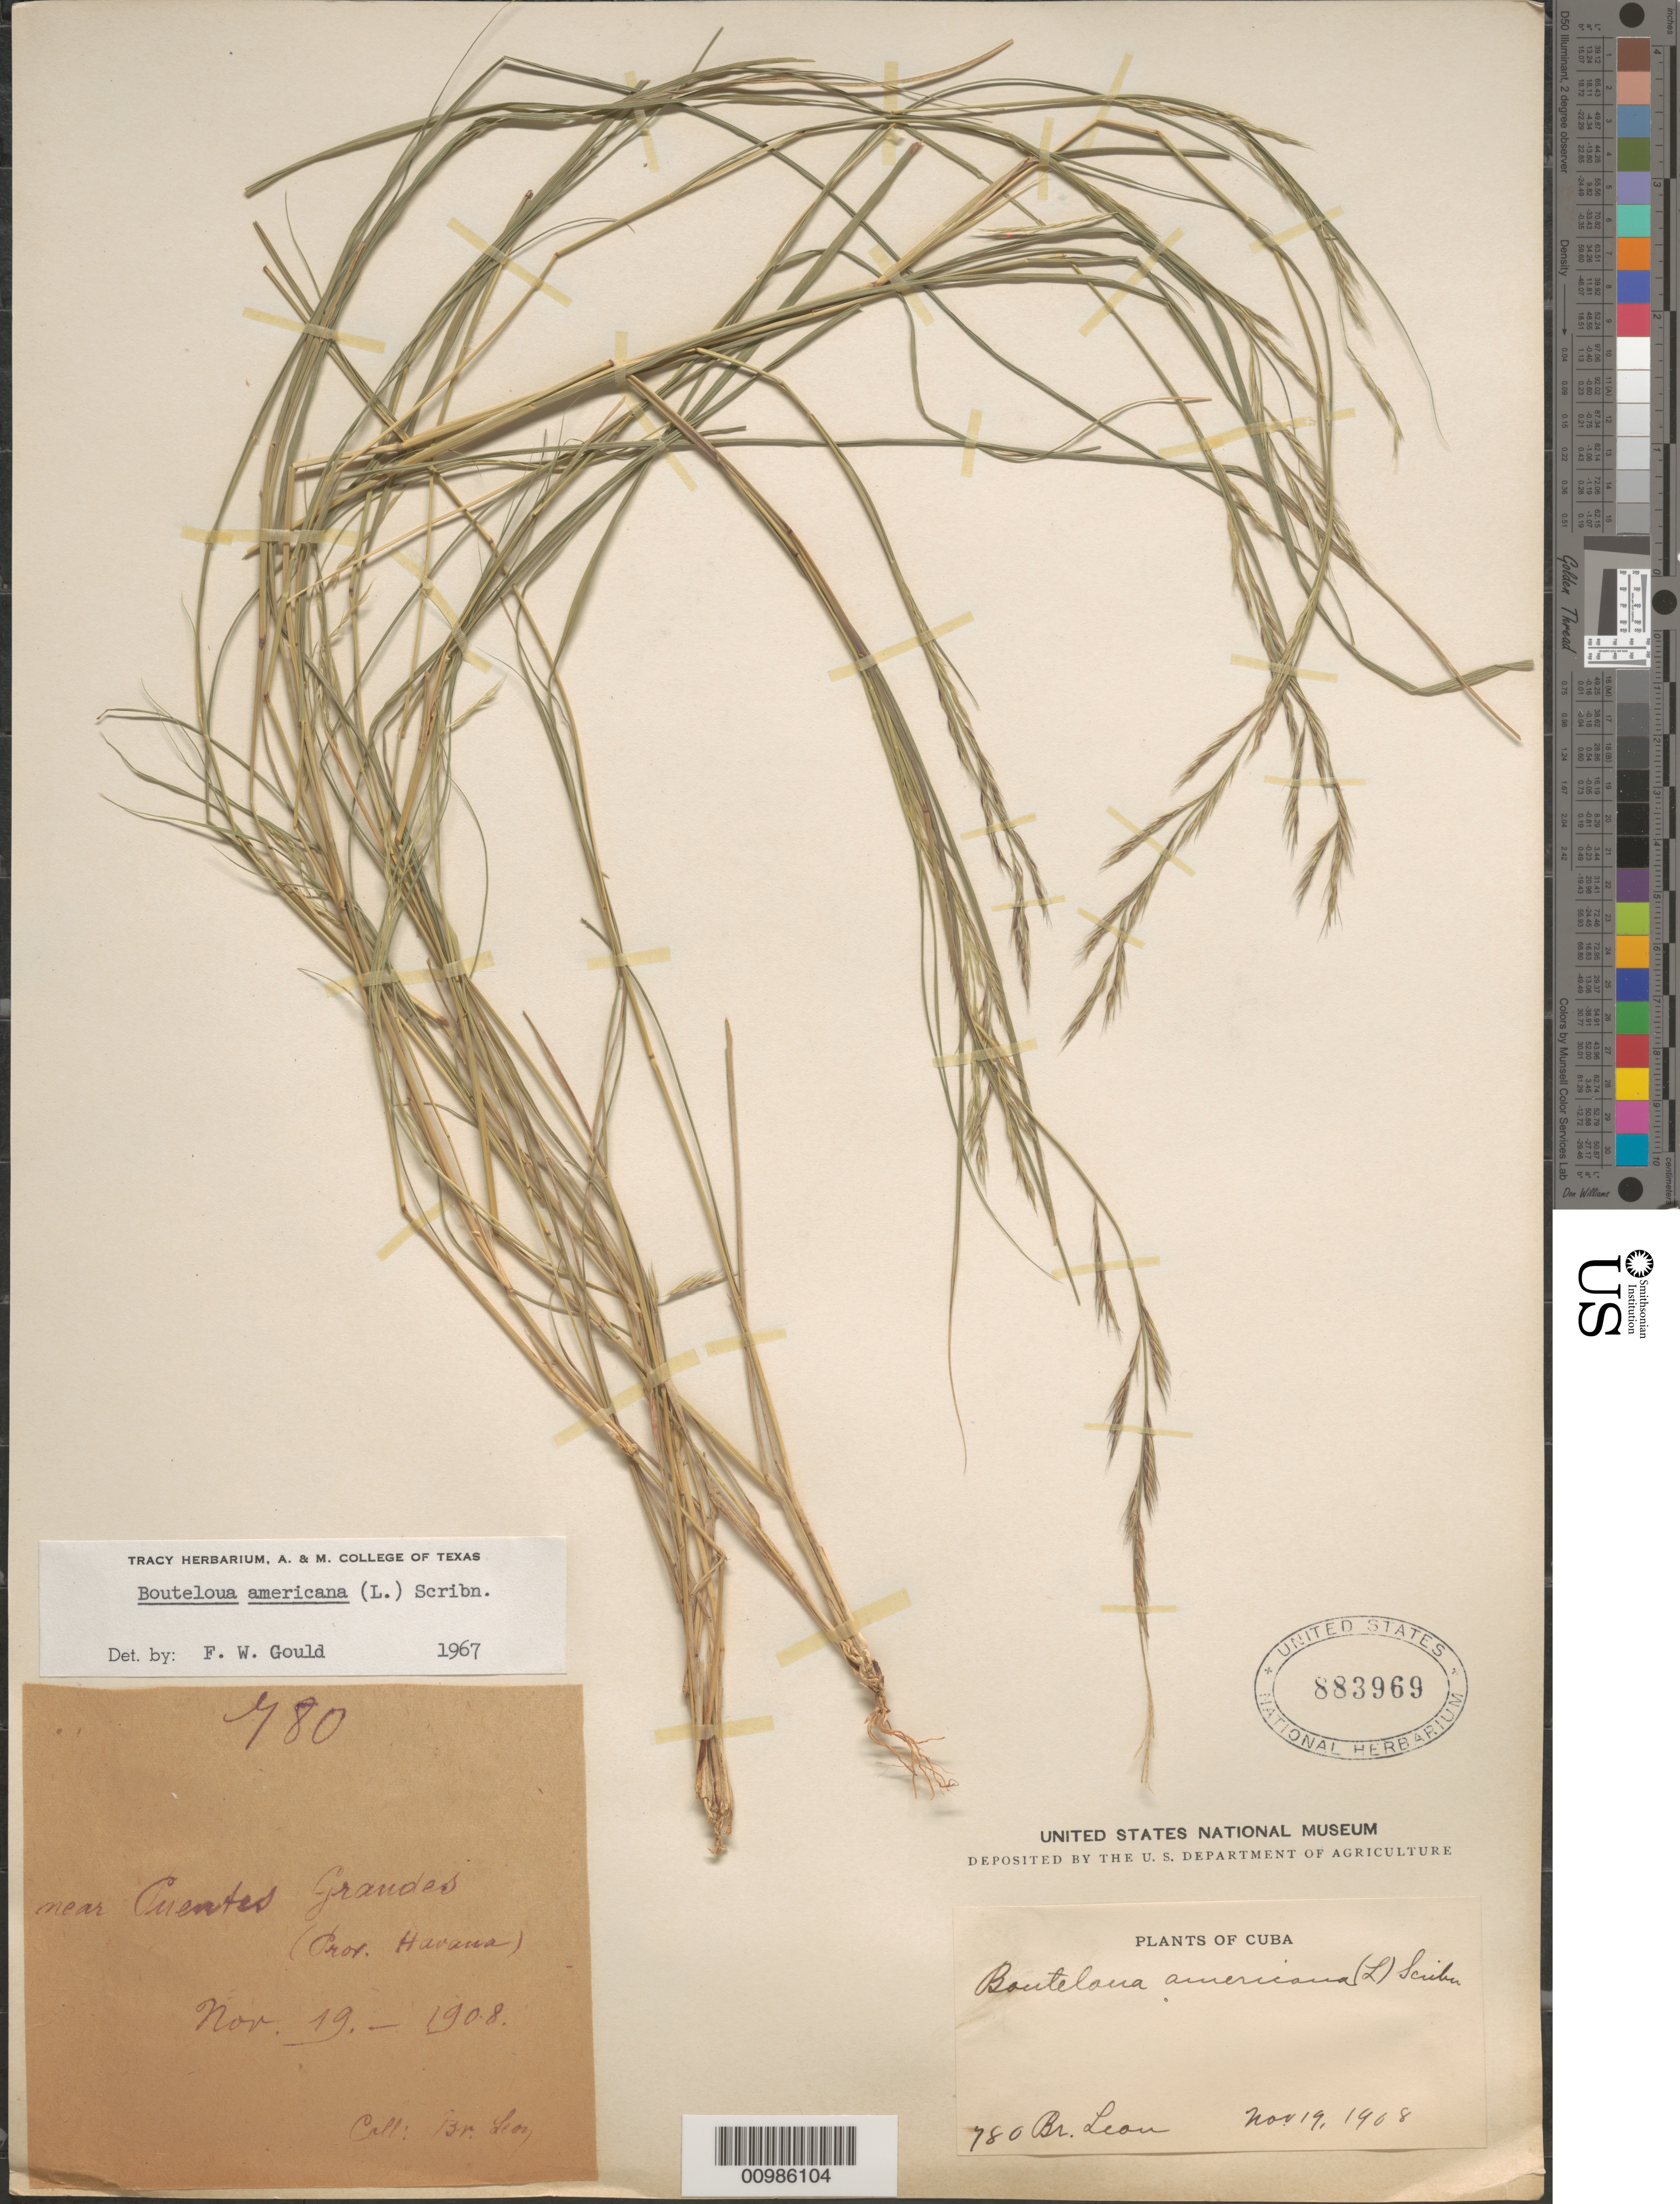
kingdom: Plantae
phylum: Tracheophyta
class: Liliopsida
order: Poales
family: Poaceae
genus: Bouteloua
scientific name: Bouteloua americana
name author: (L.) Scribn.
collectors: Bro. León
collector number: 780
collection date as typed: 19 Nov 1908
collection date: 1908-11-19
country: Cuba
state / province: La Habana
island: Cuba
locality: La Habana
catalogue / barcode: US 883969